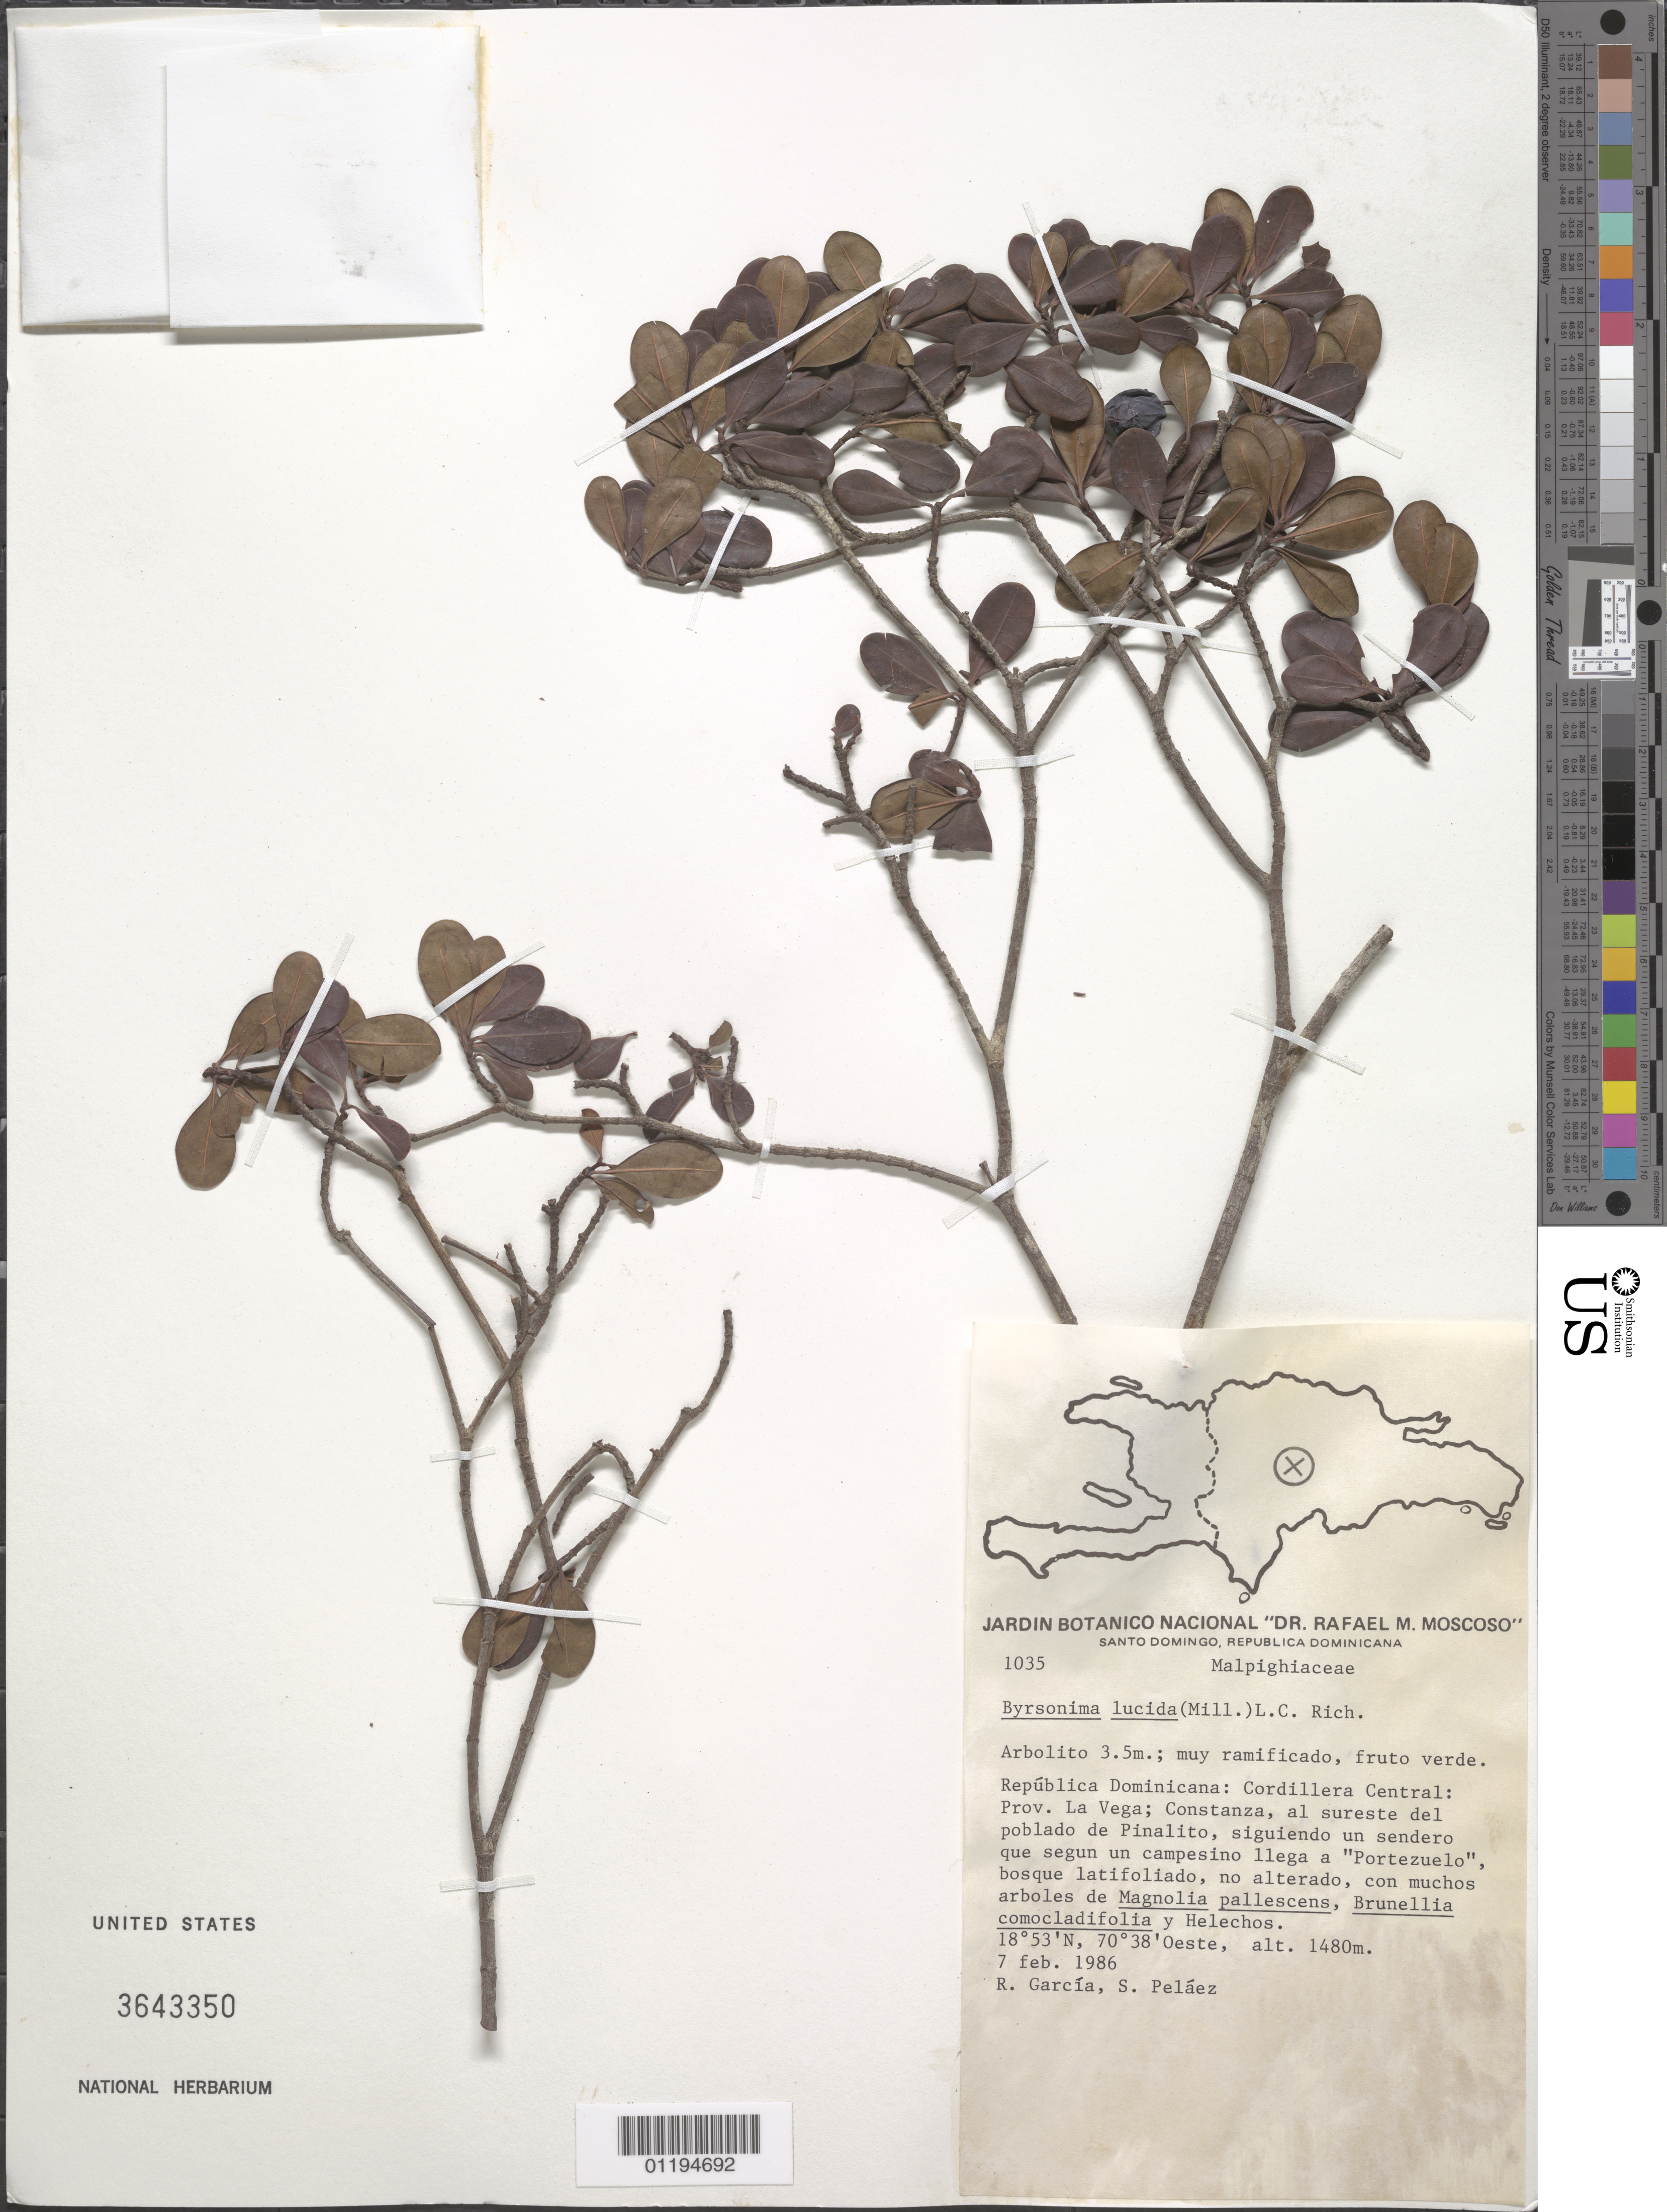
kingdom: Plantae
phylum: Tracheophyta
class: Magnoliopsida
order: Malpighiales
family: Malpighiaceae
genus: Byrsonima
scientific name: Byrsonima lucida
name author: (Mill.) DC.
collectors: R. Garcia & S. Pelaez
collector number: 1035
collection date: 1986-02-07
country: Dominican Republic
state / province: La Vega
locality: SE of Pinalito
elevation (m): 1480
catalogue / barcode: US 3643350